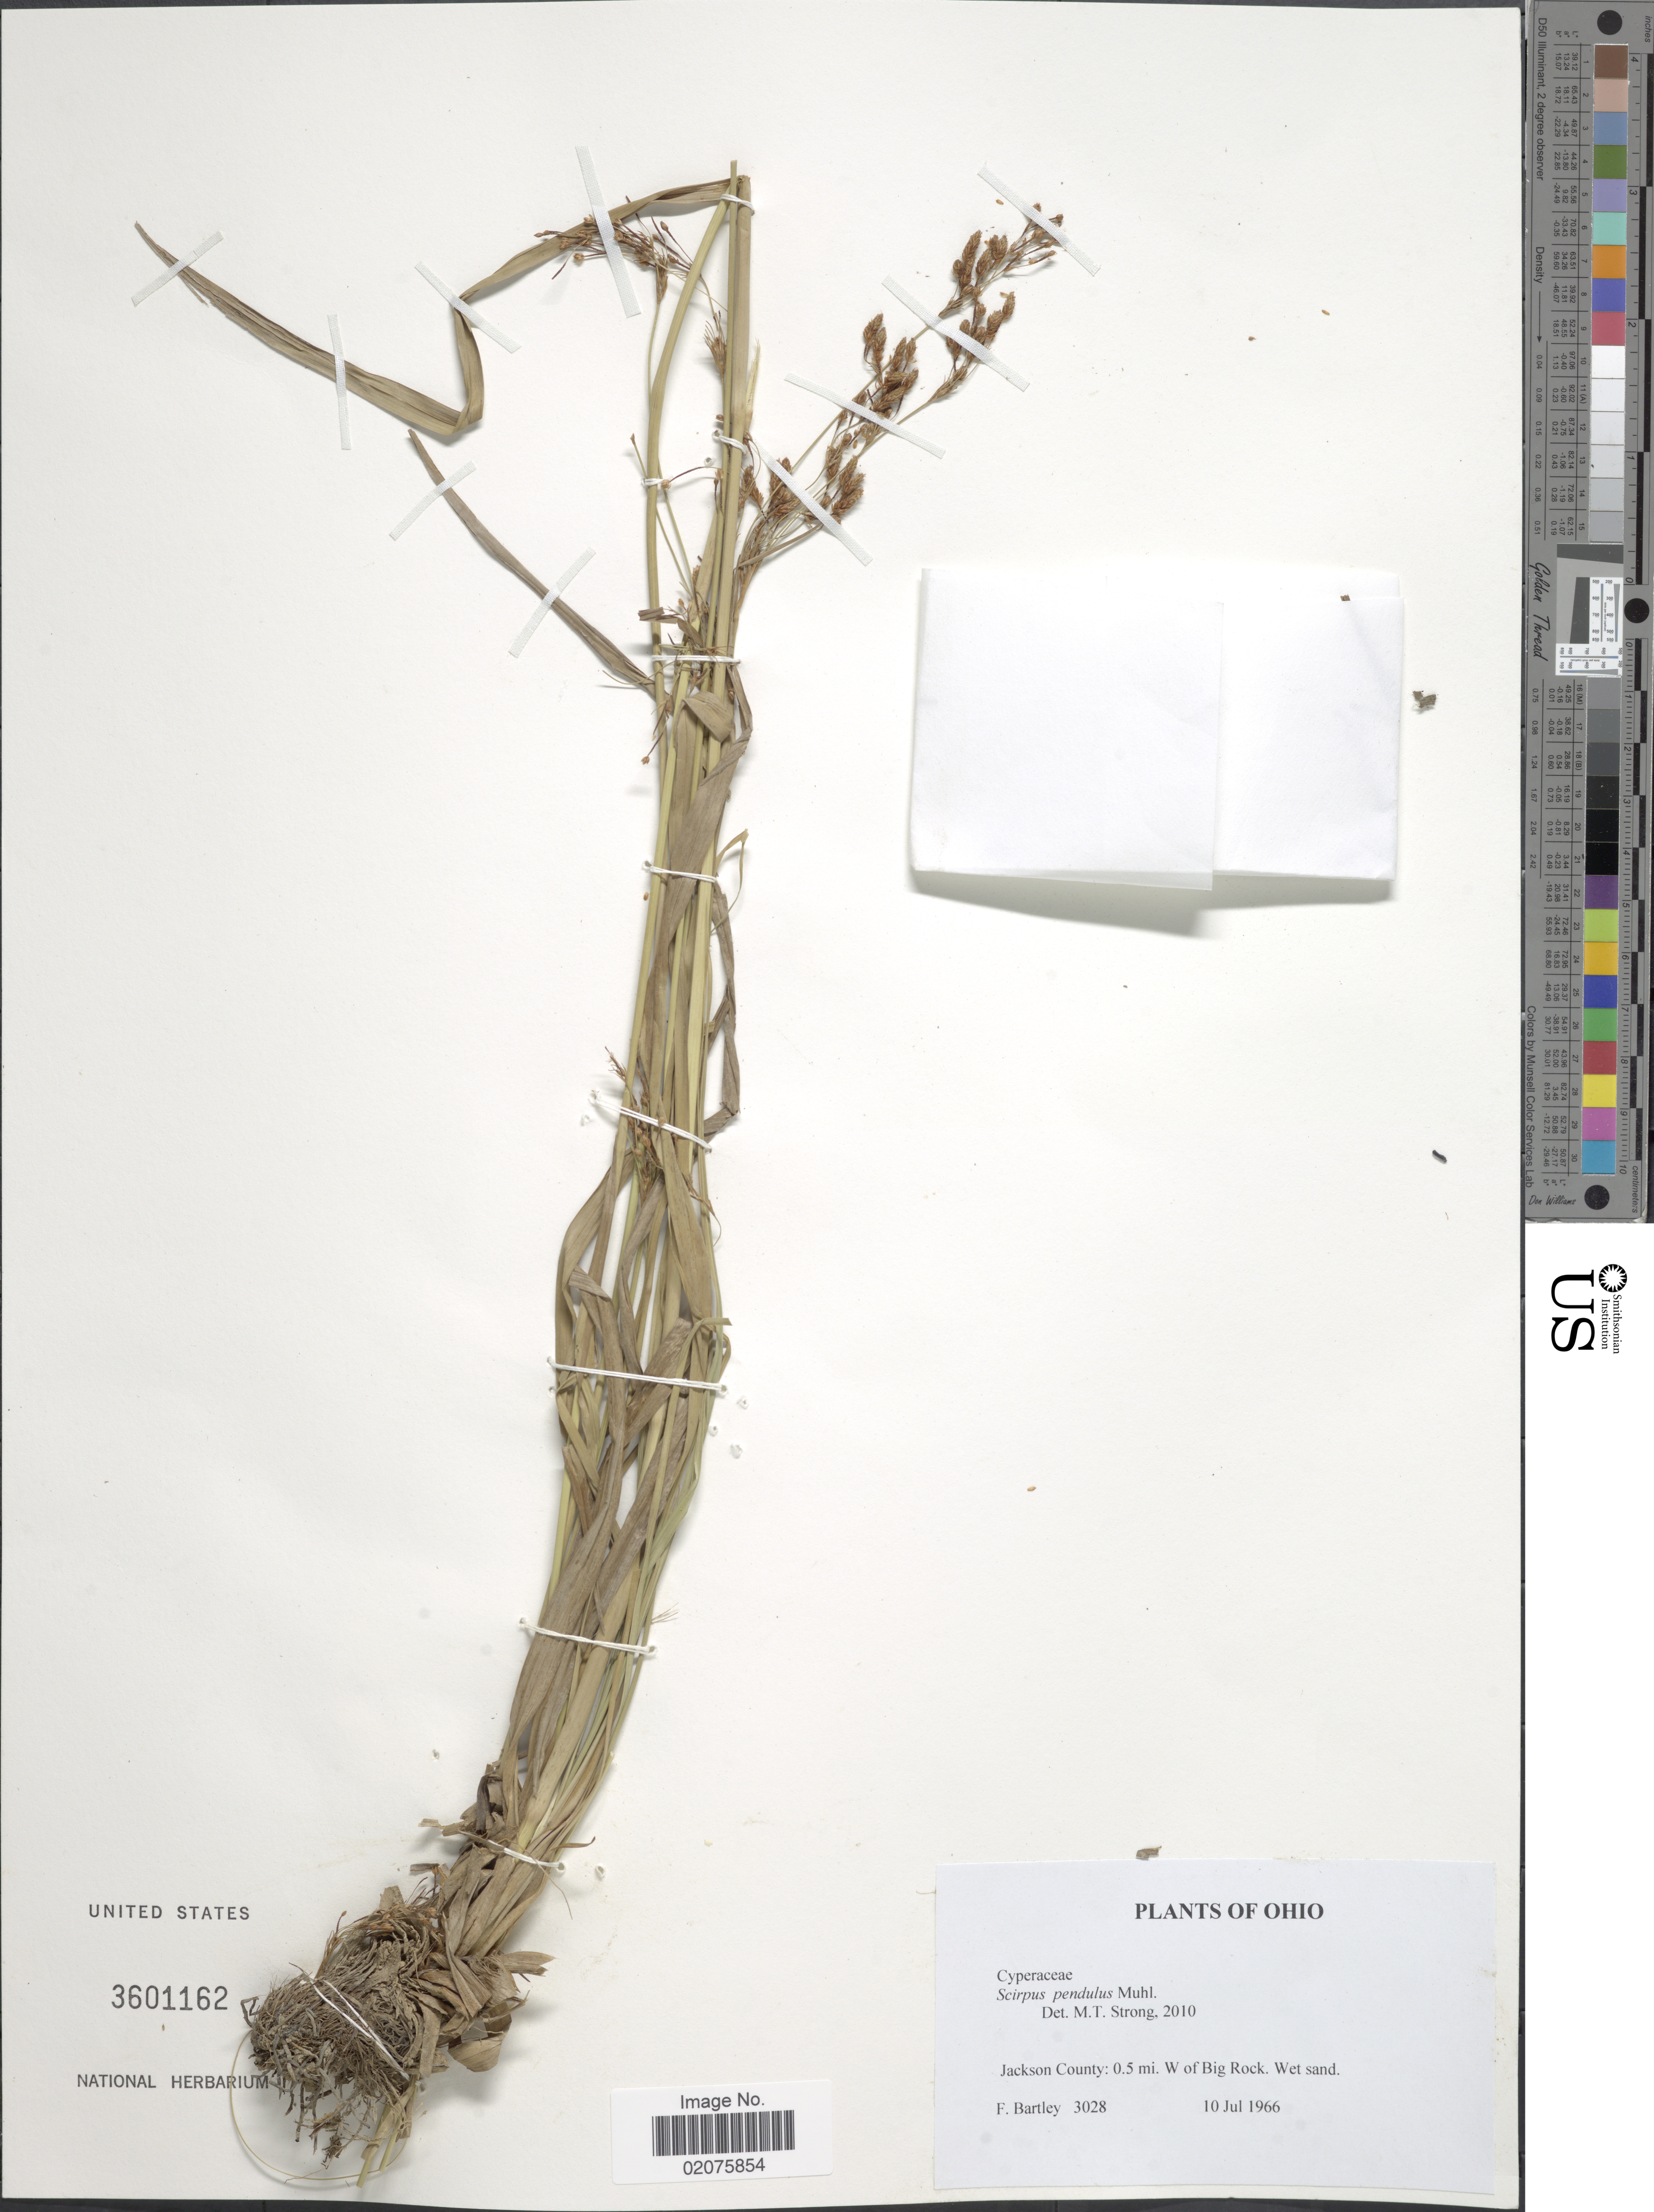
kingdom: Plantae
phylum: Tracheophyta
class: Liliopsida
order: Poales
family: Cyperaceae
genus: Scirpus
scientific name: Scirpus pendulus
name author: Muhl.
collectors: F. Bartley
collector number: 3028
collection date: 1966-07-10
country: United States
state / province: Ohio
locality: Jackson County: 0.5 mi. W of Big Rock.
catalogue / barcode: US 3601162